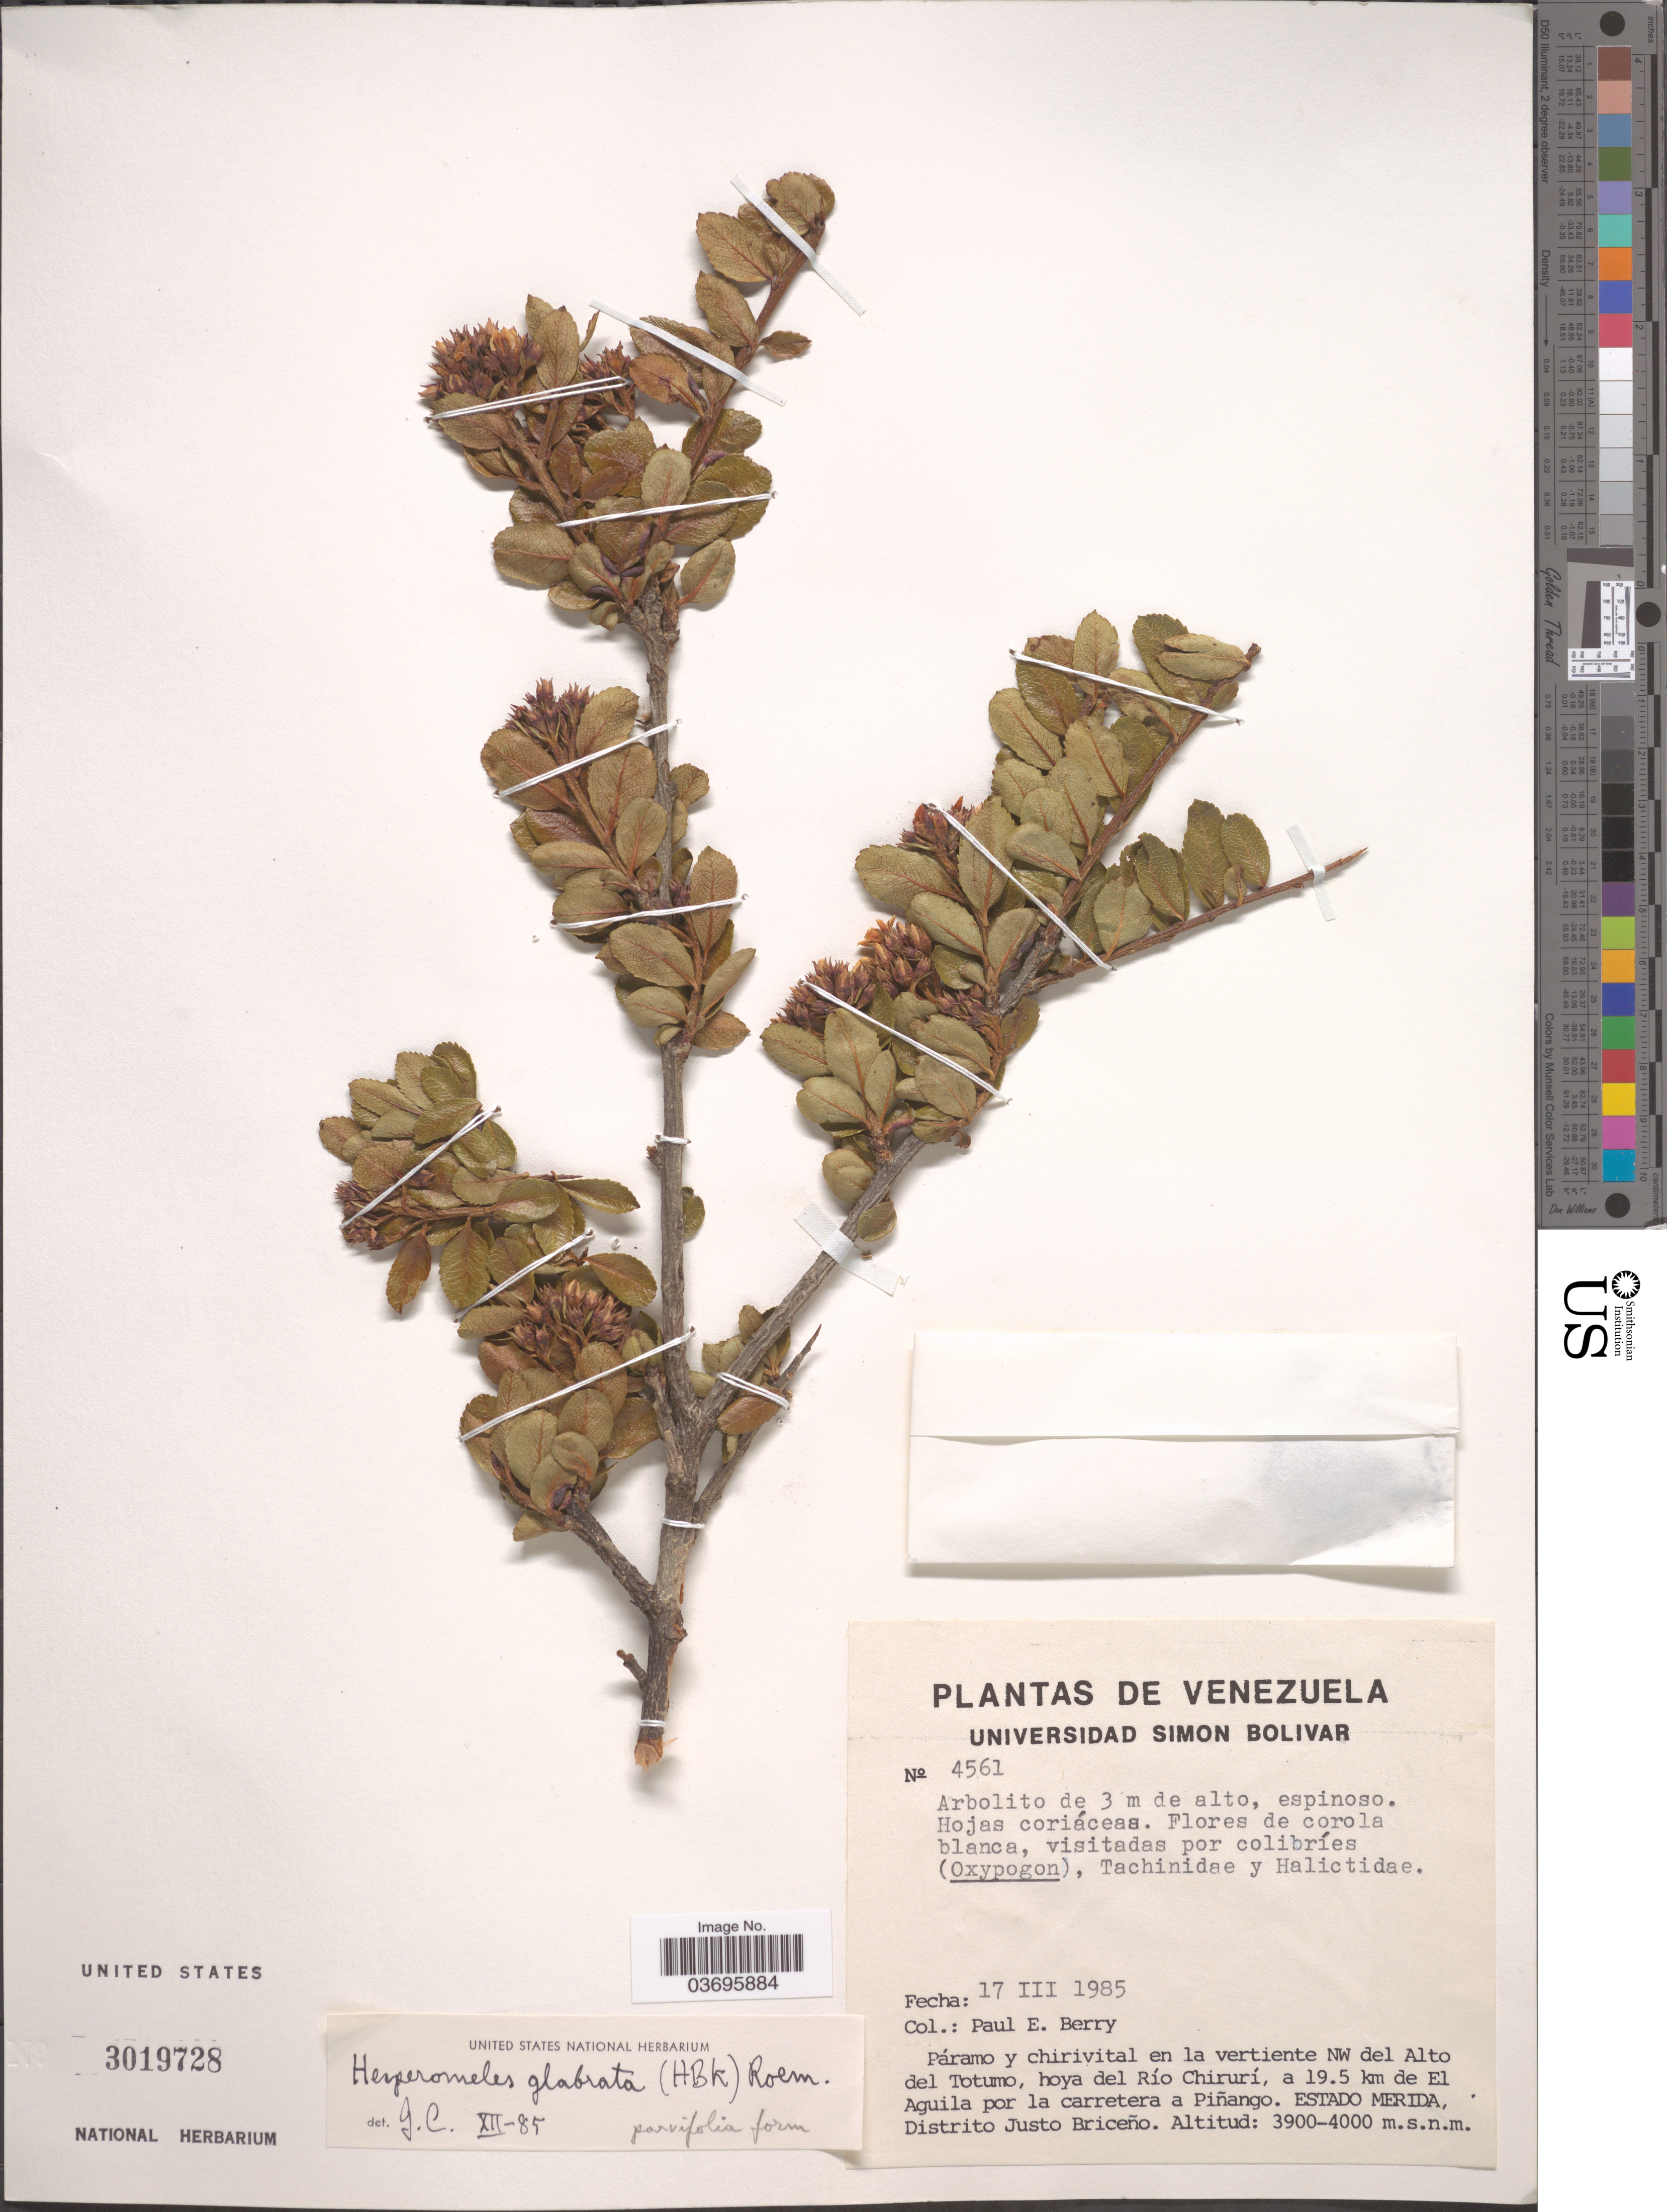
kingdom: Plantae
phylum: Tracheophyta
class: Magnoliopsida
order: Rosales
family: Rosaceae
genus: Hesperomeles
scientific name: Hesperomeles glabrata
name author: Kunth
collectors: P. E. Berry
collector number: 4561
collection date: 1985-03-17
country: Venezuela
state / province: Merida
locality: Páramo y chirivital en la vertiente NW del Alto del Totumo, hoya del Río Chirurí, a 19.5 km de El Aguila por la carretera a Piñango. Distrito Justo Briceño.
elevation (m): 3900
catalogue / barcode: US 3019728